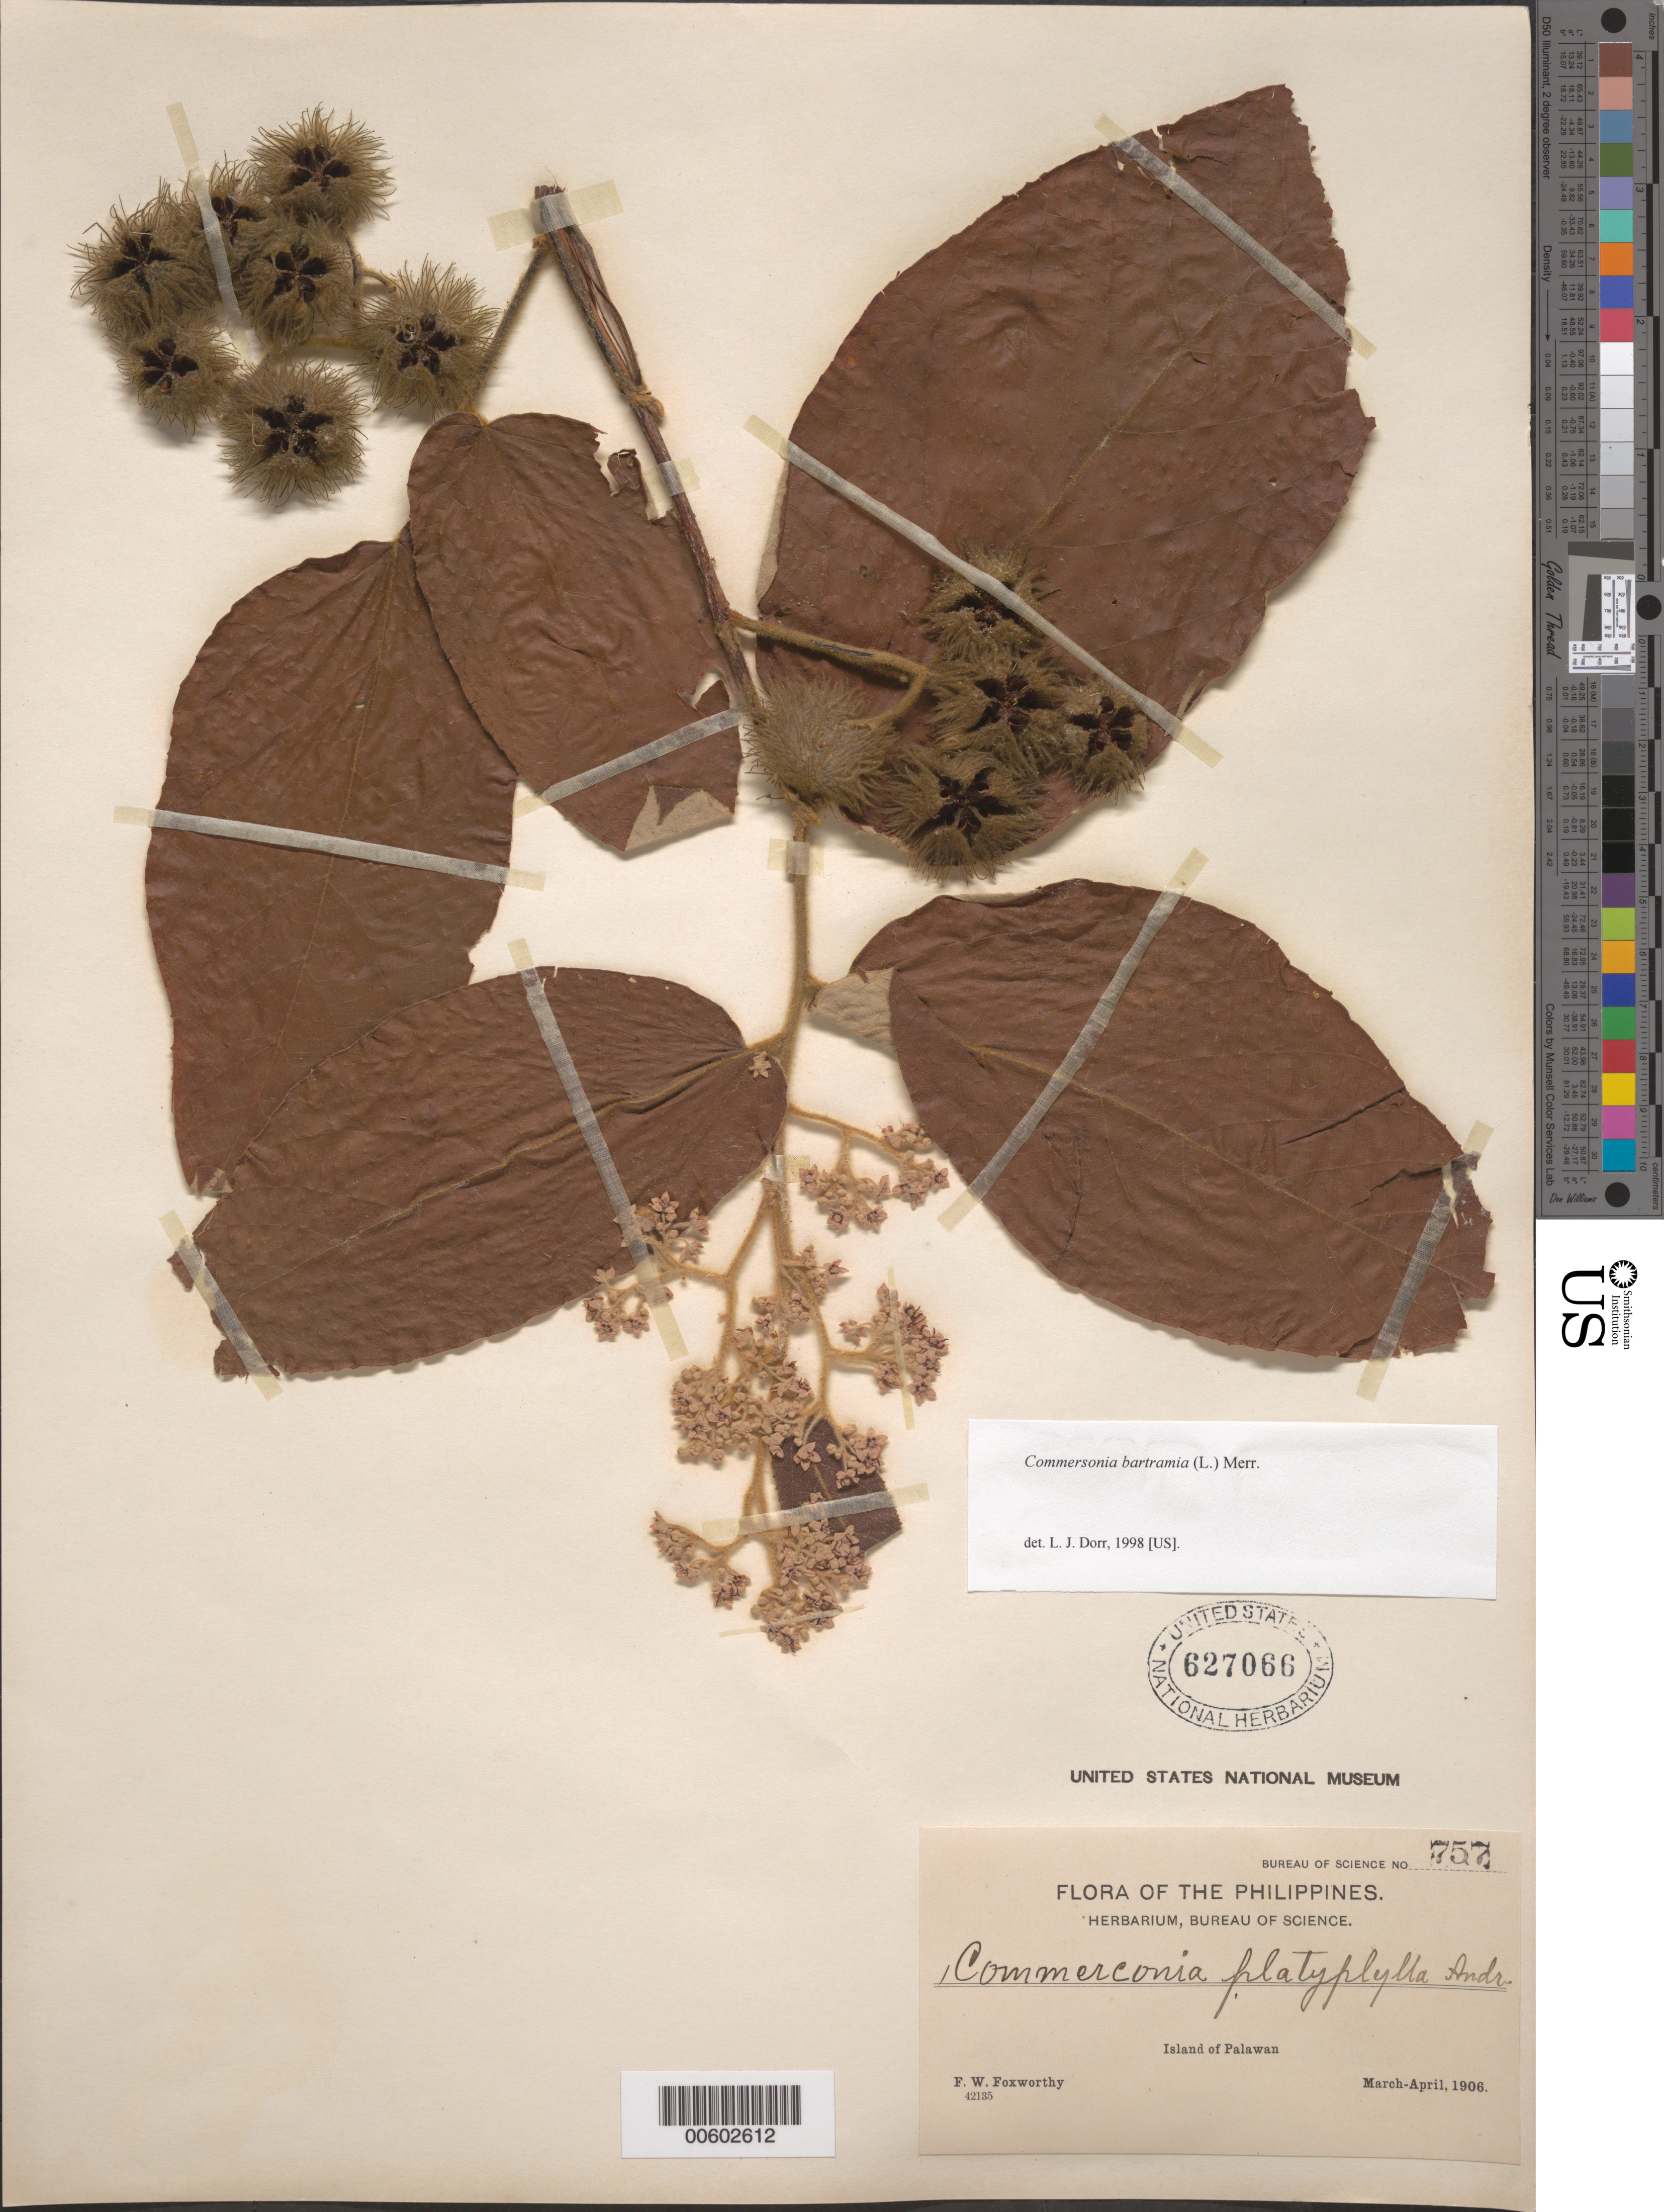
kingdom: Plantae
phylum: Tracheophyta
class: Magnoliopsida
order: Malvales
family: Malvaceae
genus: Commersonia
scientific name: Commersonia bartramia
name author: (L.) Merr.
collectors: F. W. Foxworthy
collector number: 757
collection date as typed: Mar 1906 to -- Apr 1906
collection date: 1906-03/1906-04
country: Philippines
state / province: Mimaropa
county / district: Palawan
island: Palawan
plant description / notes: US, GH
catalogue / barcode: US 627066